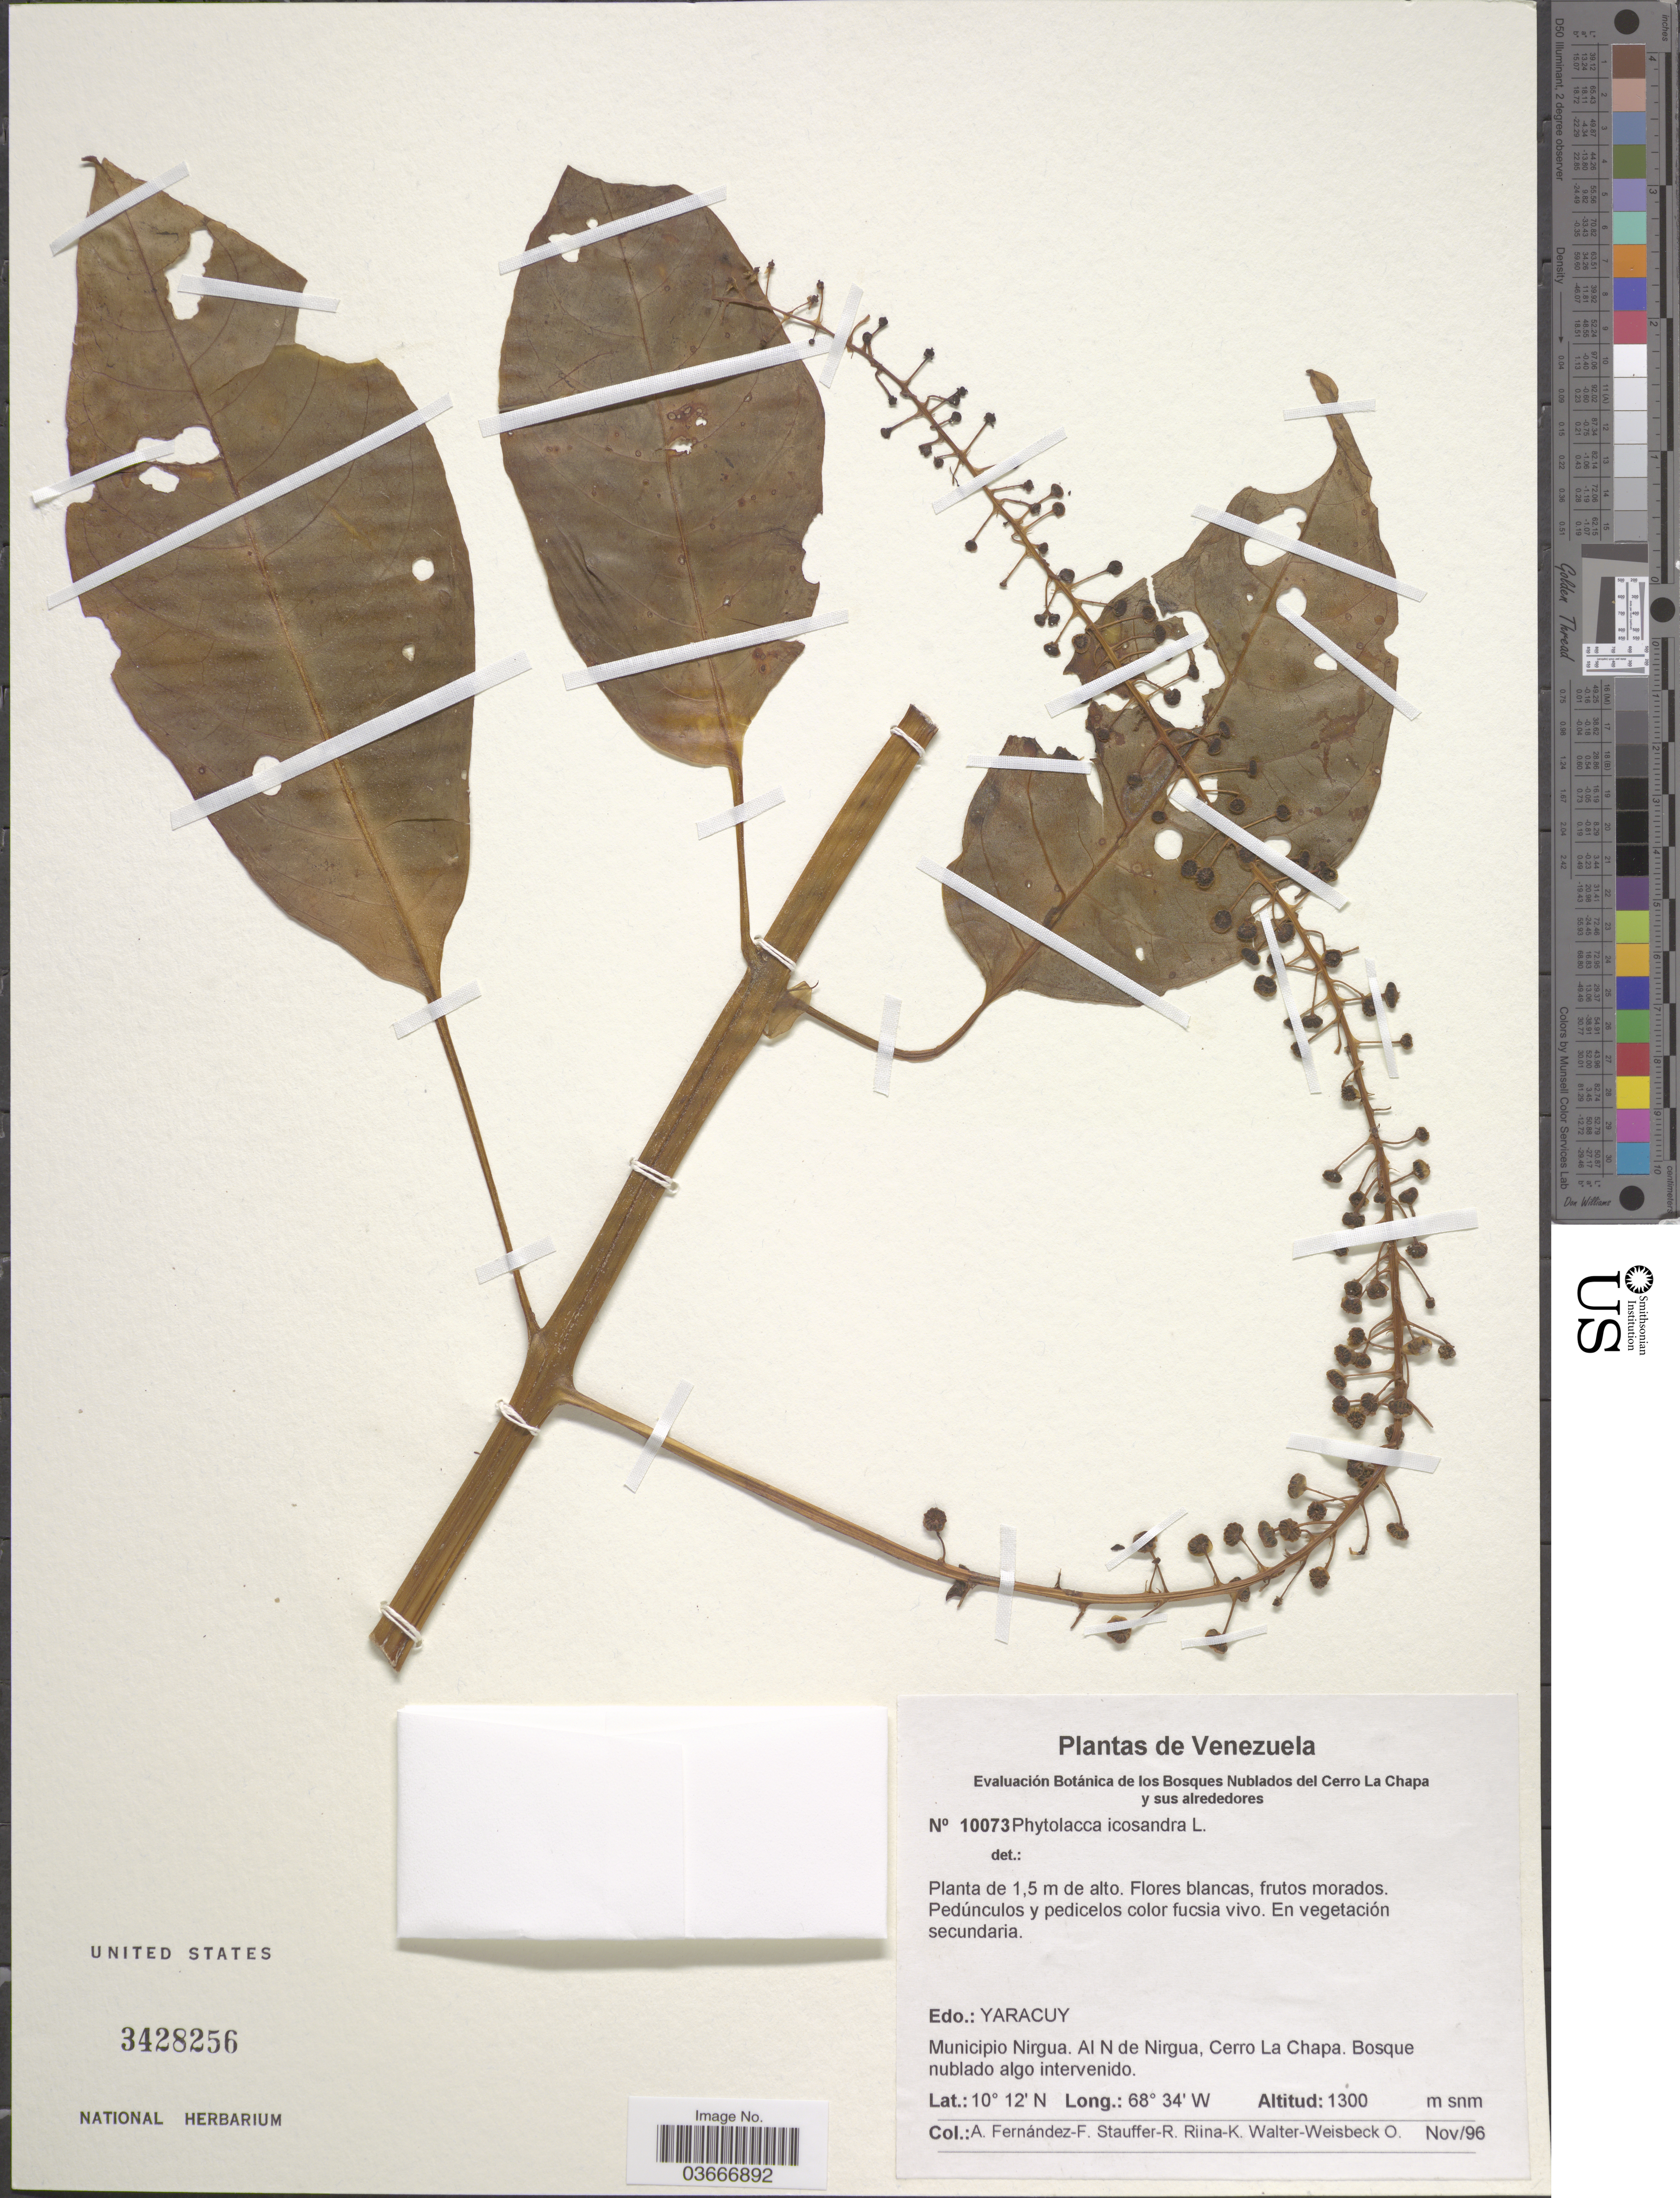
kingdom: Plantae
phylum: Tracheophyta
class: Magnoliopsida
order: Caryophyllales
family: Phytolaccaceae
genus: Phytolacca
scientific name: Phytolacca icosandra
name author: L.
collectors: A. Fernández F., R. Stauffer, K. Riina & O. Walter-Weisbeck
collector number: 10073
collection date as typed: Transcribed d/m/y: /11/96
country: Venezuela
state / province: Yaracuy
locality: Municipio Nirgua. Al N de Nirgua, Cerro La Chapa. Bosque nublado algo intervenido.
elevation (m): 1300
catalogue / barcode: US 3428256